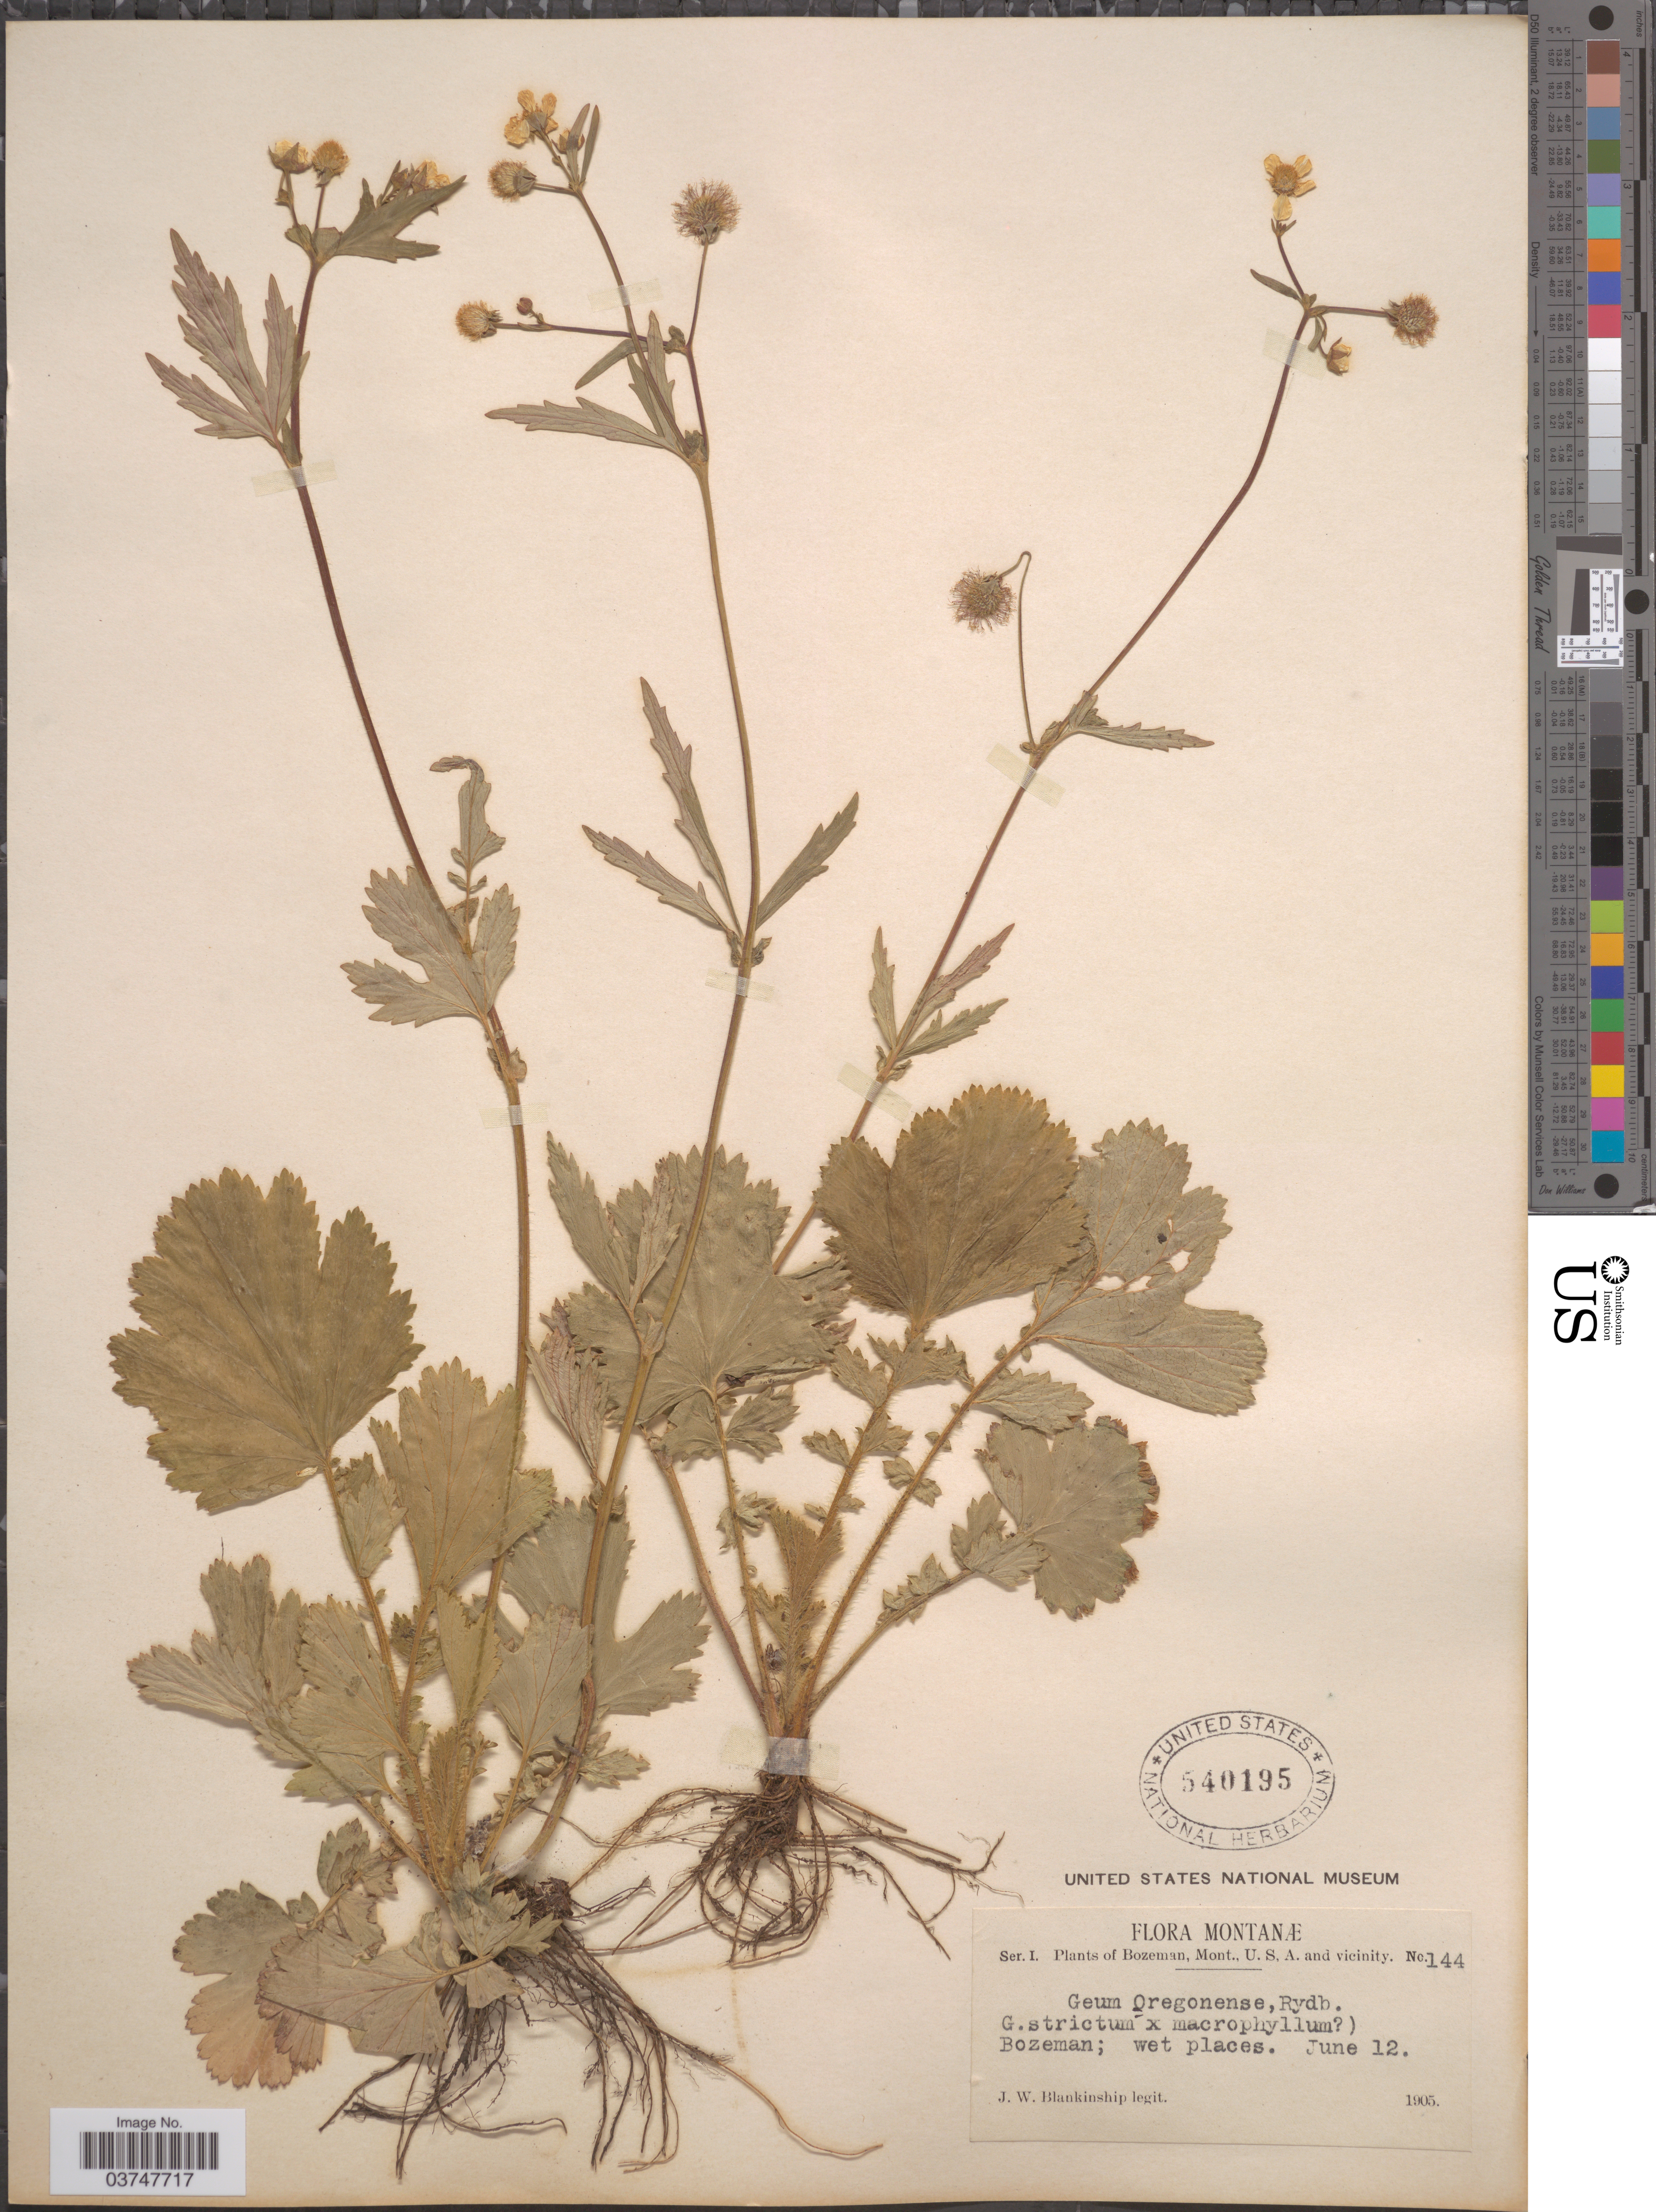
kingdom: Plantae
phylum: Tracheophyta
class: Magnoliopsida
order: Rosales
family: Rosaceae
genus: Geum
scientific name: Geum oregonense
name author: Rydb.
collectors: J. W. Blankinship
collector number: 144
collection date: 1905-06-12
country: United States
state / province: Montana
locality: Bozeman.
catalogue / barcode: US 540195